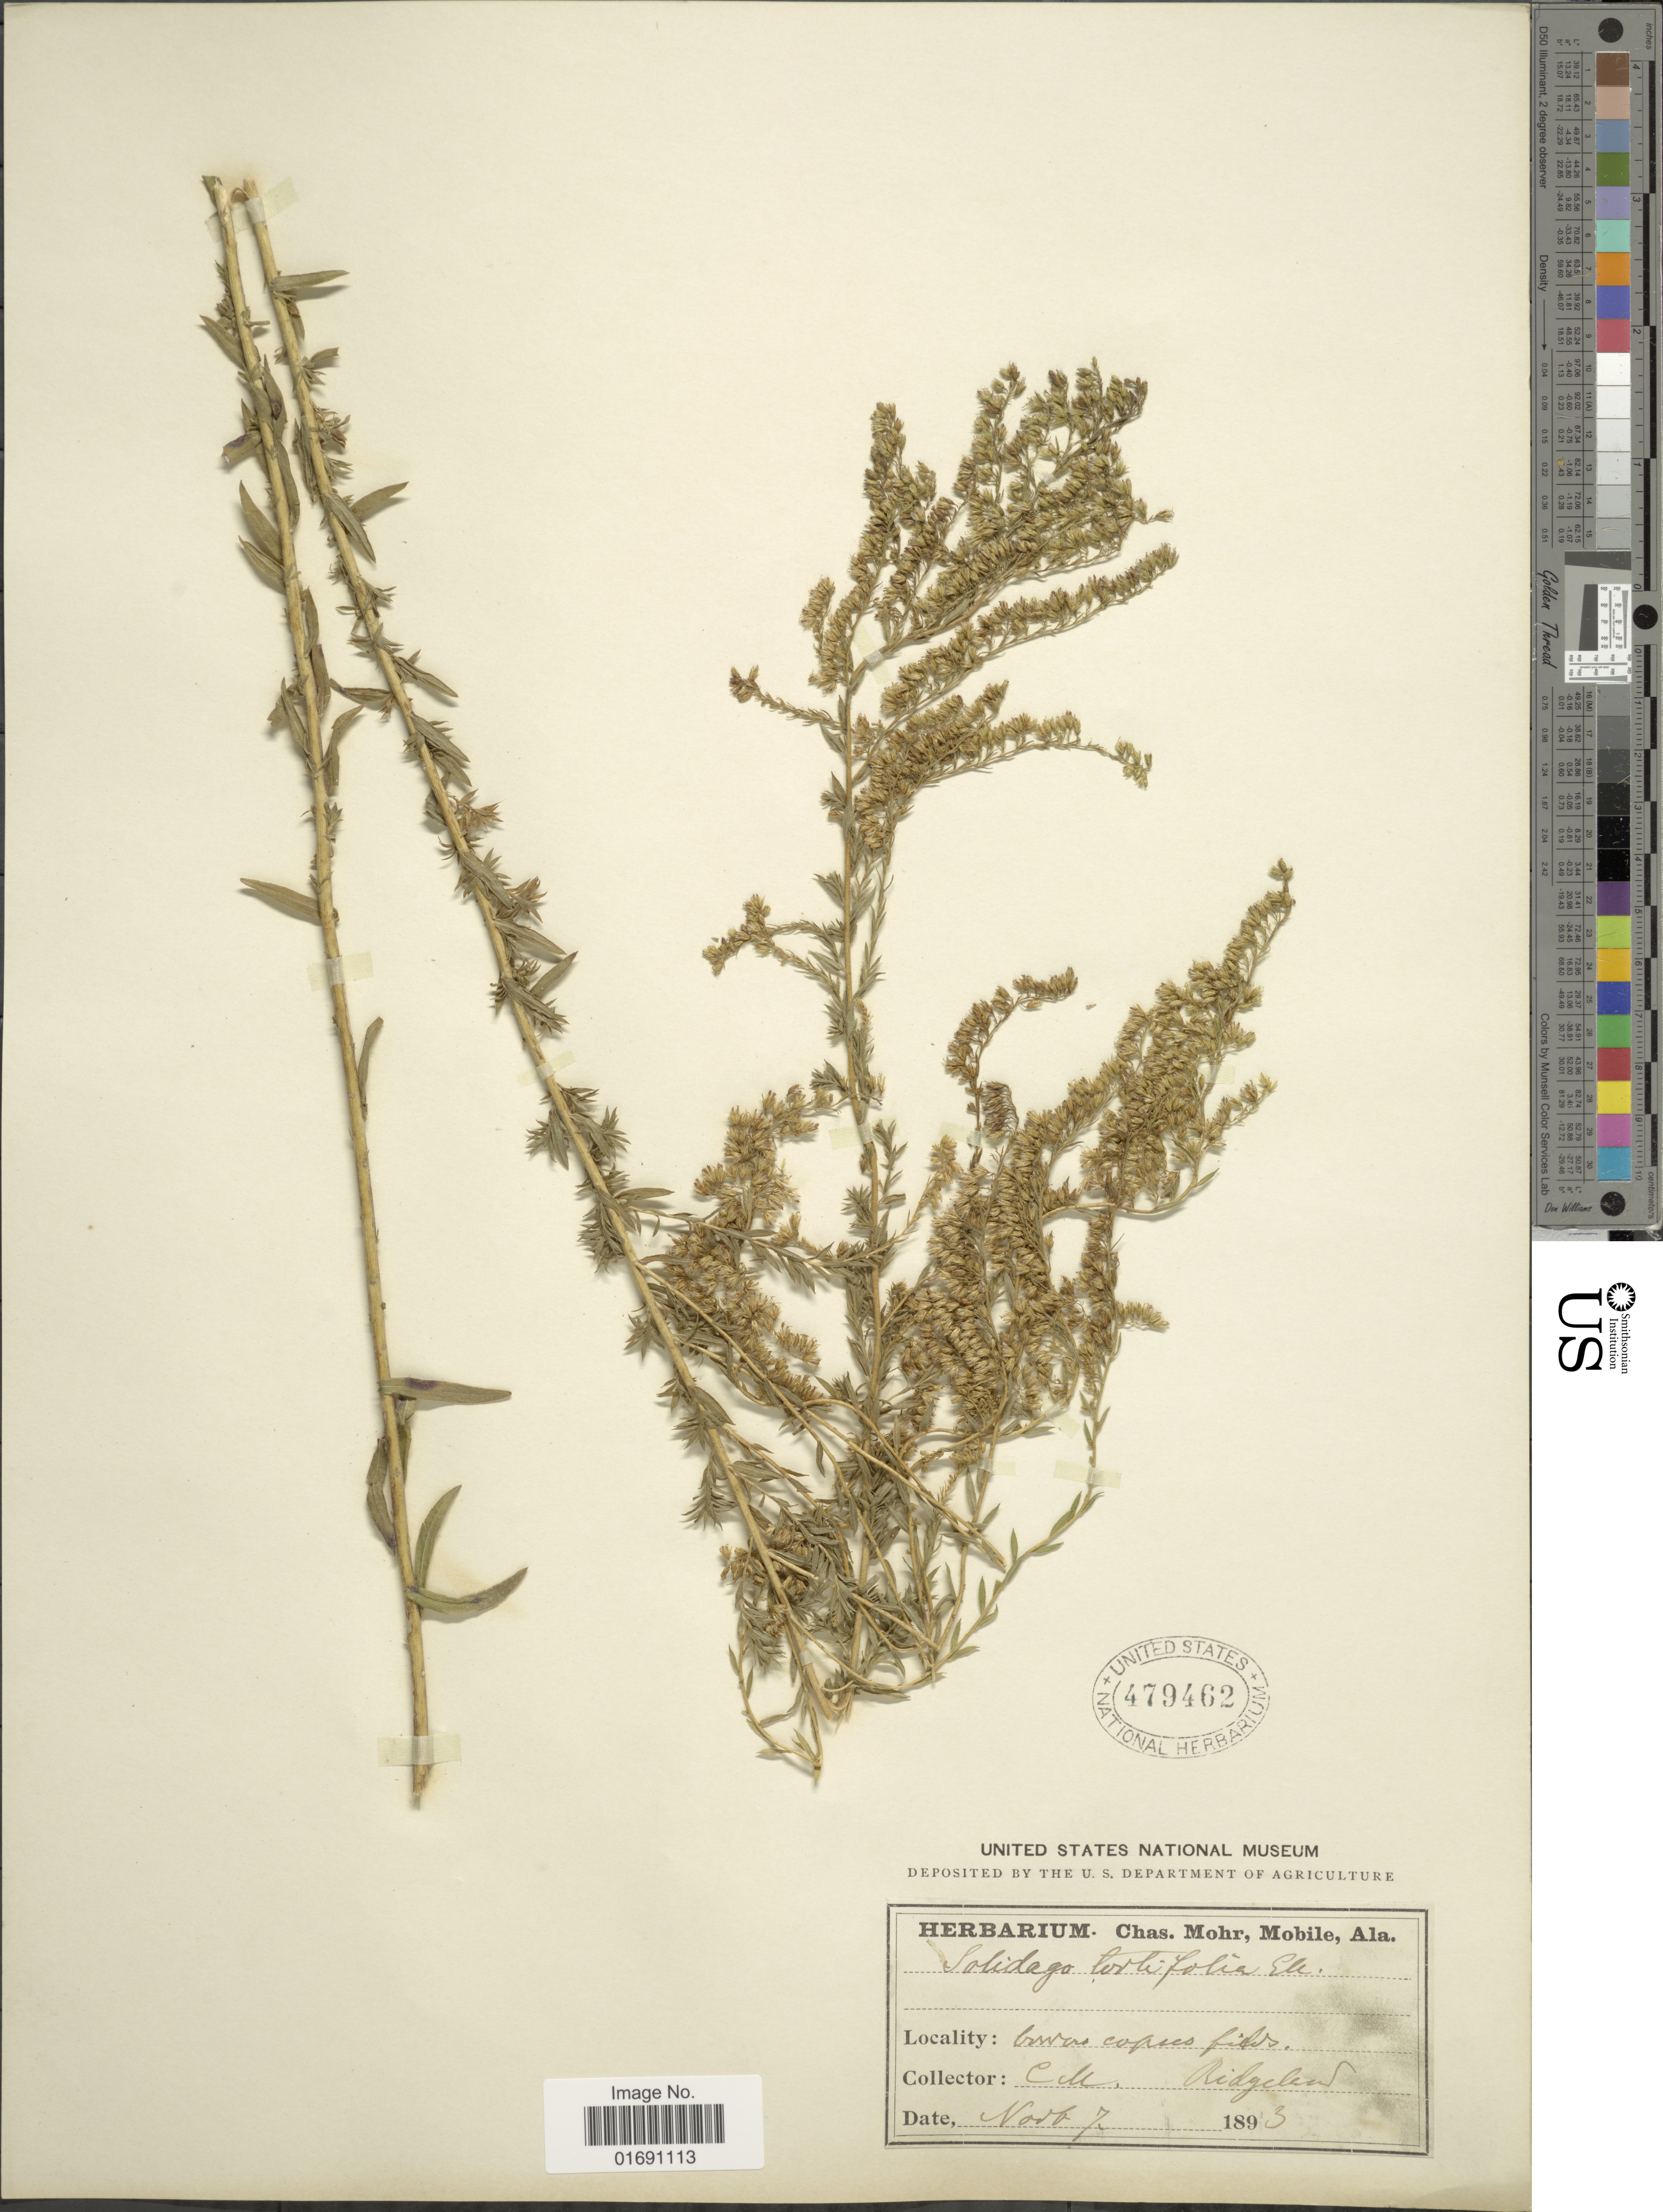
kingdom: Plantae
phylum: Tracheophyta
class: Magnoliopsida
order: Asterales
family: Asteraceae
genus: Solidago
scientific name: Solidago tortifolia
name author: Elliott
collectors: Mohr, C. T. (herbarium)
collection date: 1893-11-07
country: United States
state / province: South Carolina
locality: Convas copes fields, Ridgeland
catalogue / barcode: US 479462